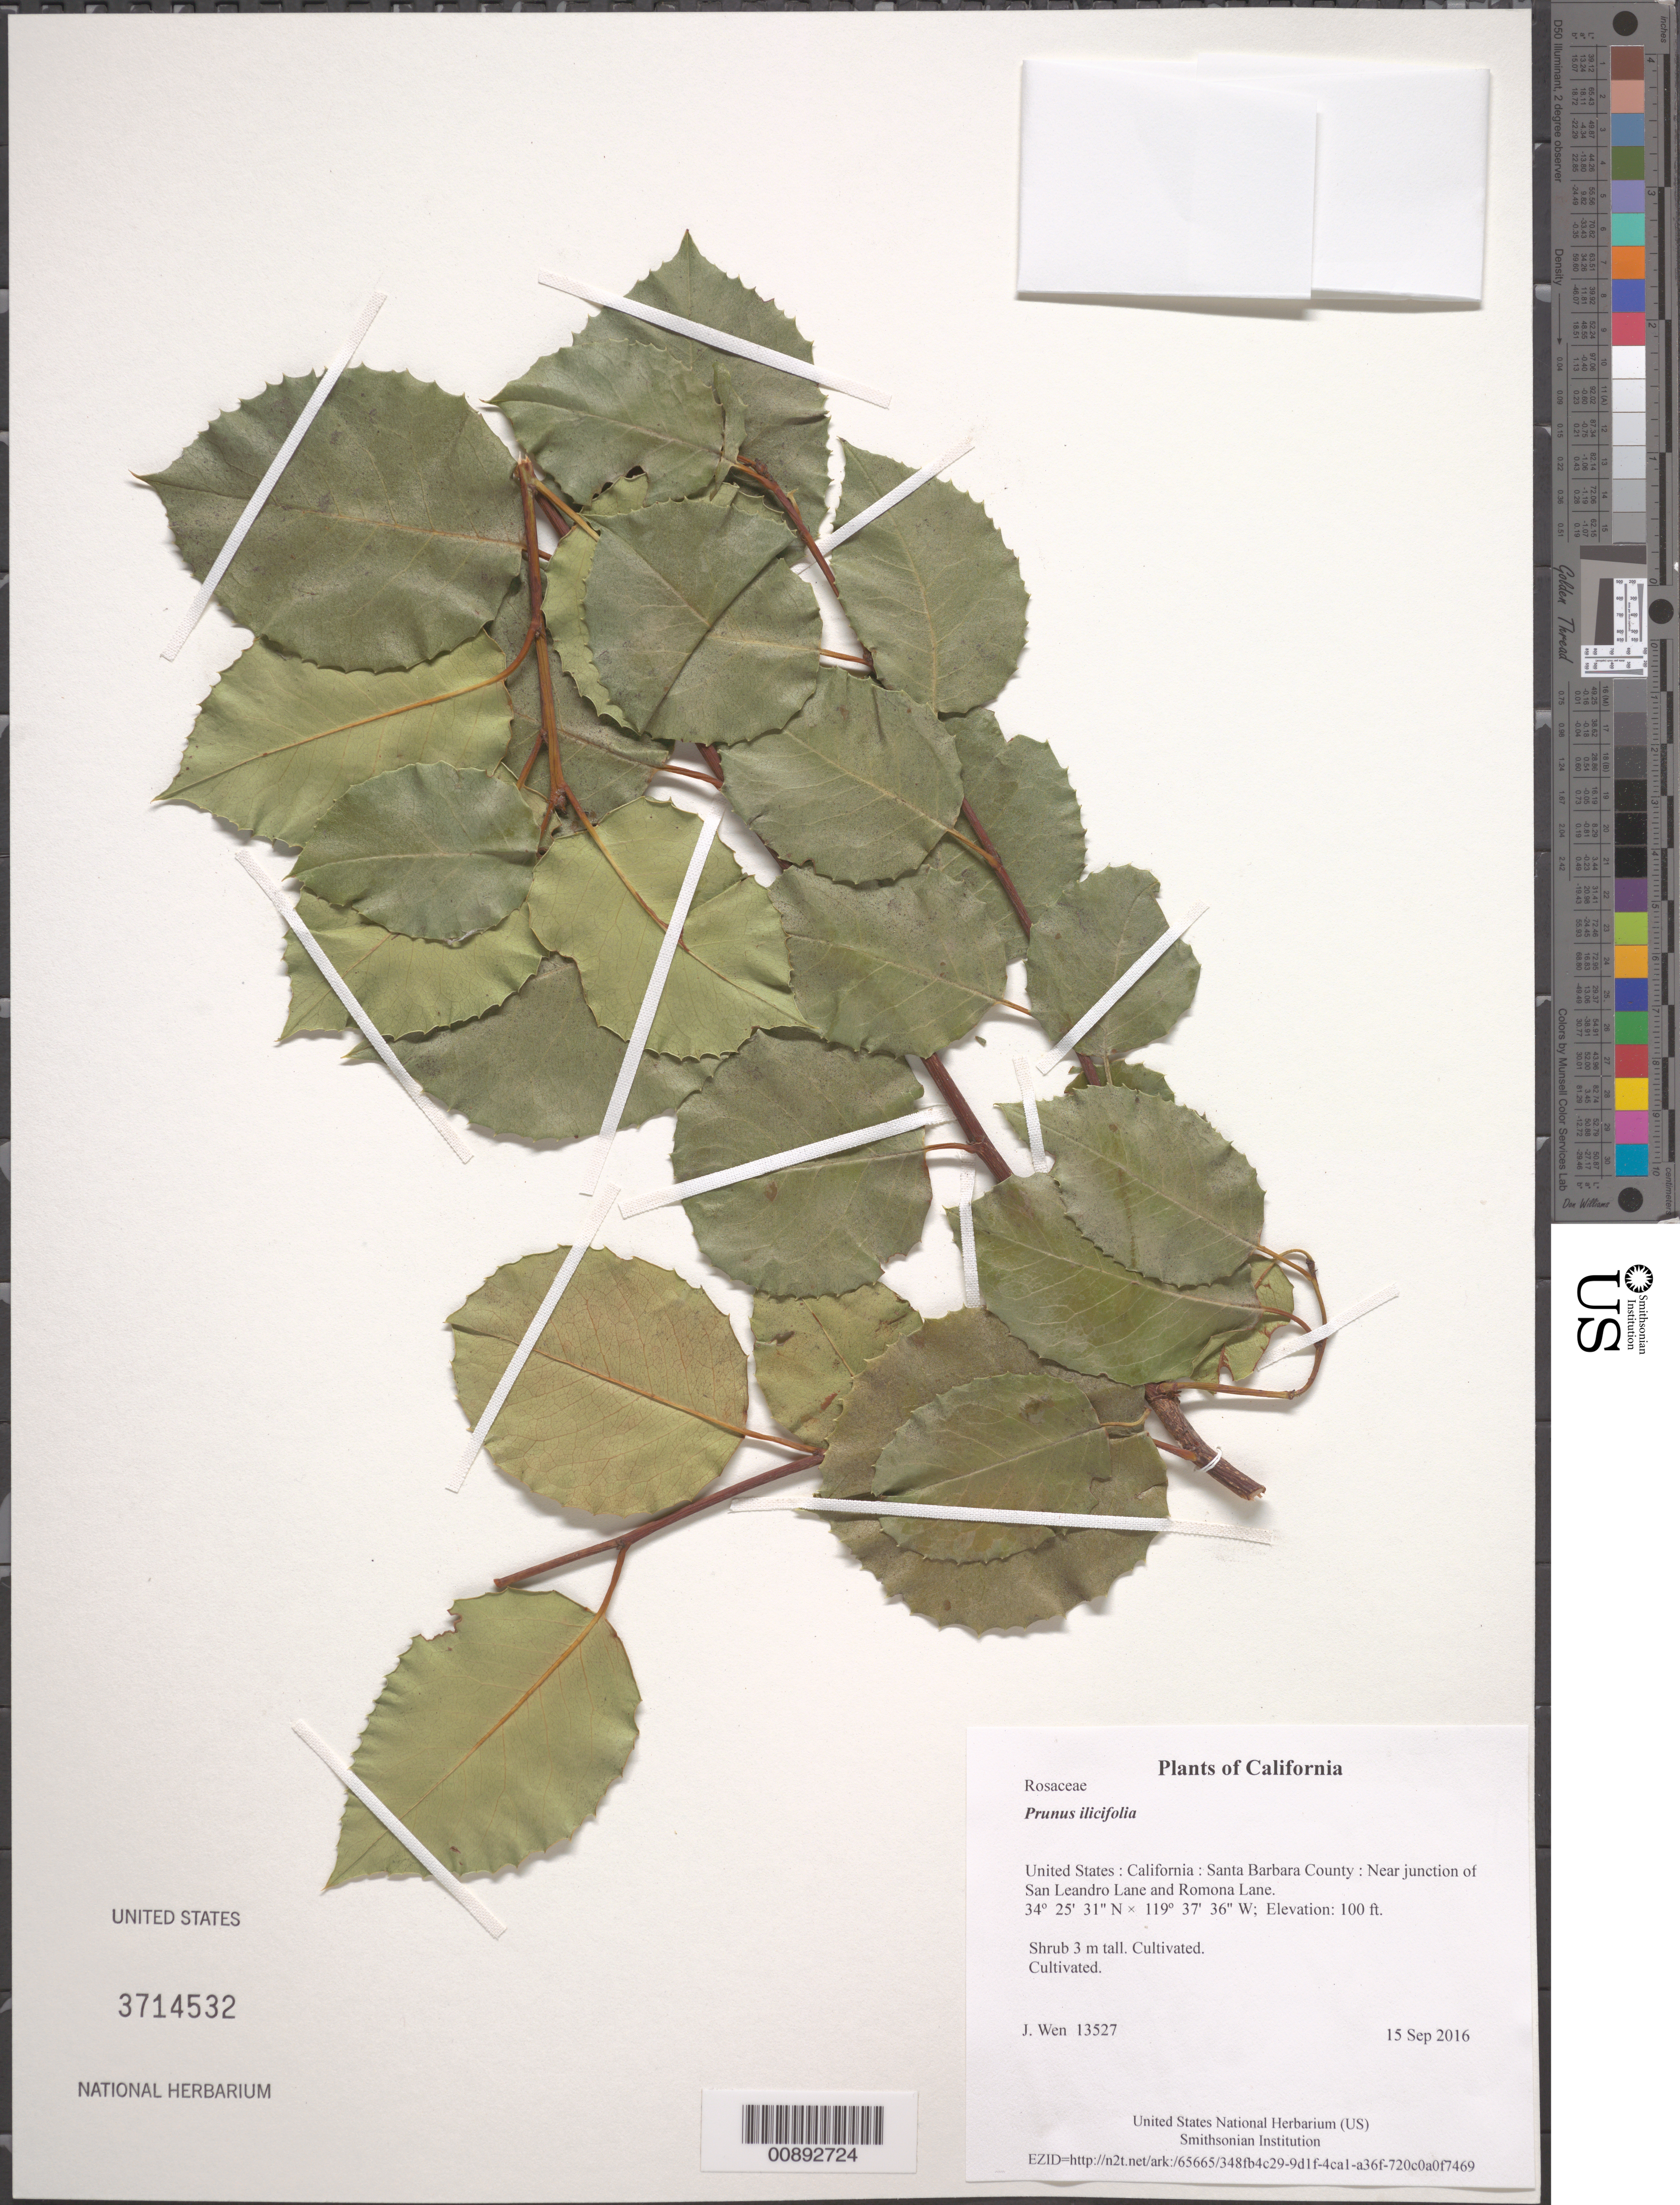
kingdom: Plantae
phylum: Tracheophyta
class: Magnoliopsida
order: Rosales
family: Rosaceae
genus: Prunus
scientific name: Prunus ilicifolia var. occidentalis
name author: K. Brandegee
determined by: Strong, Mark T., (BOT), Smithsonian Institution - National Museum of Natural History (UNITED STATES)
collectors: J. Wen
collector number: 13527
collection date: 2016-09-15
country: United States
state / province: California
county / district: Santa Barbara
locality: Near junction of San Leandro Lane and Romona Lane.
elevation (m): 30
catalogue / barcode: US 3714532